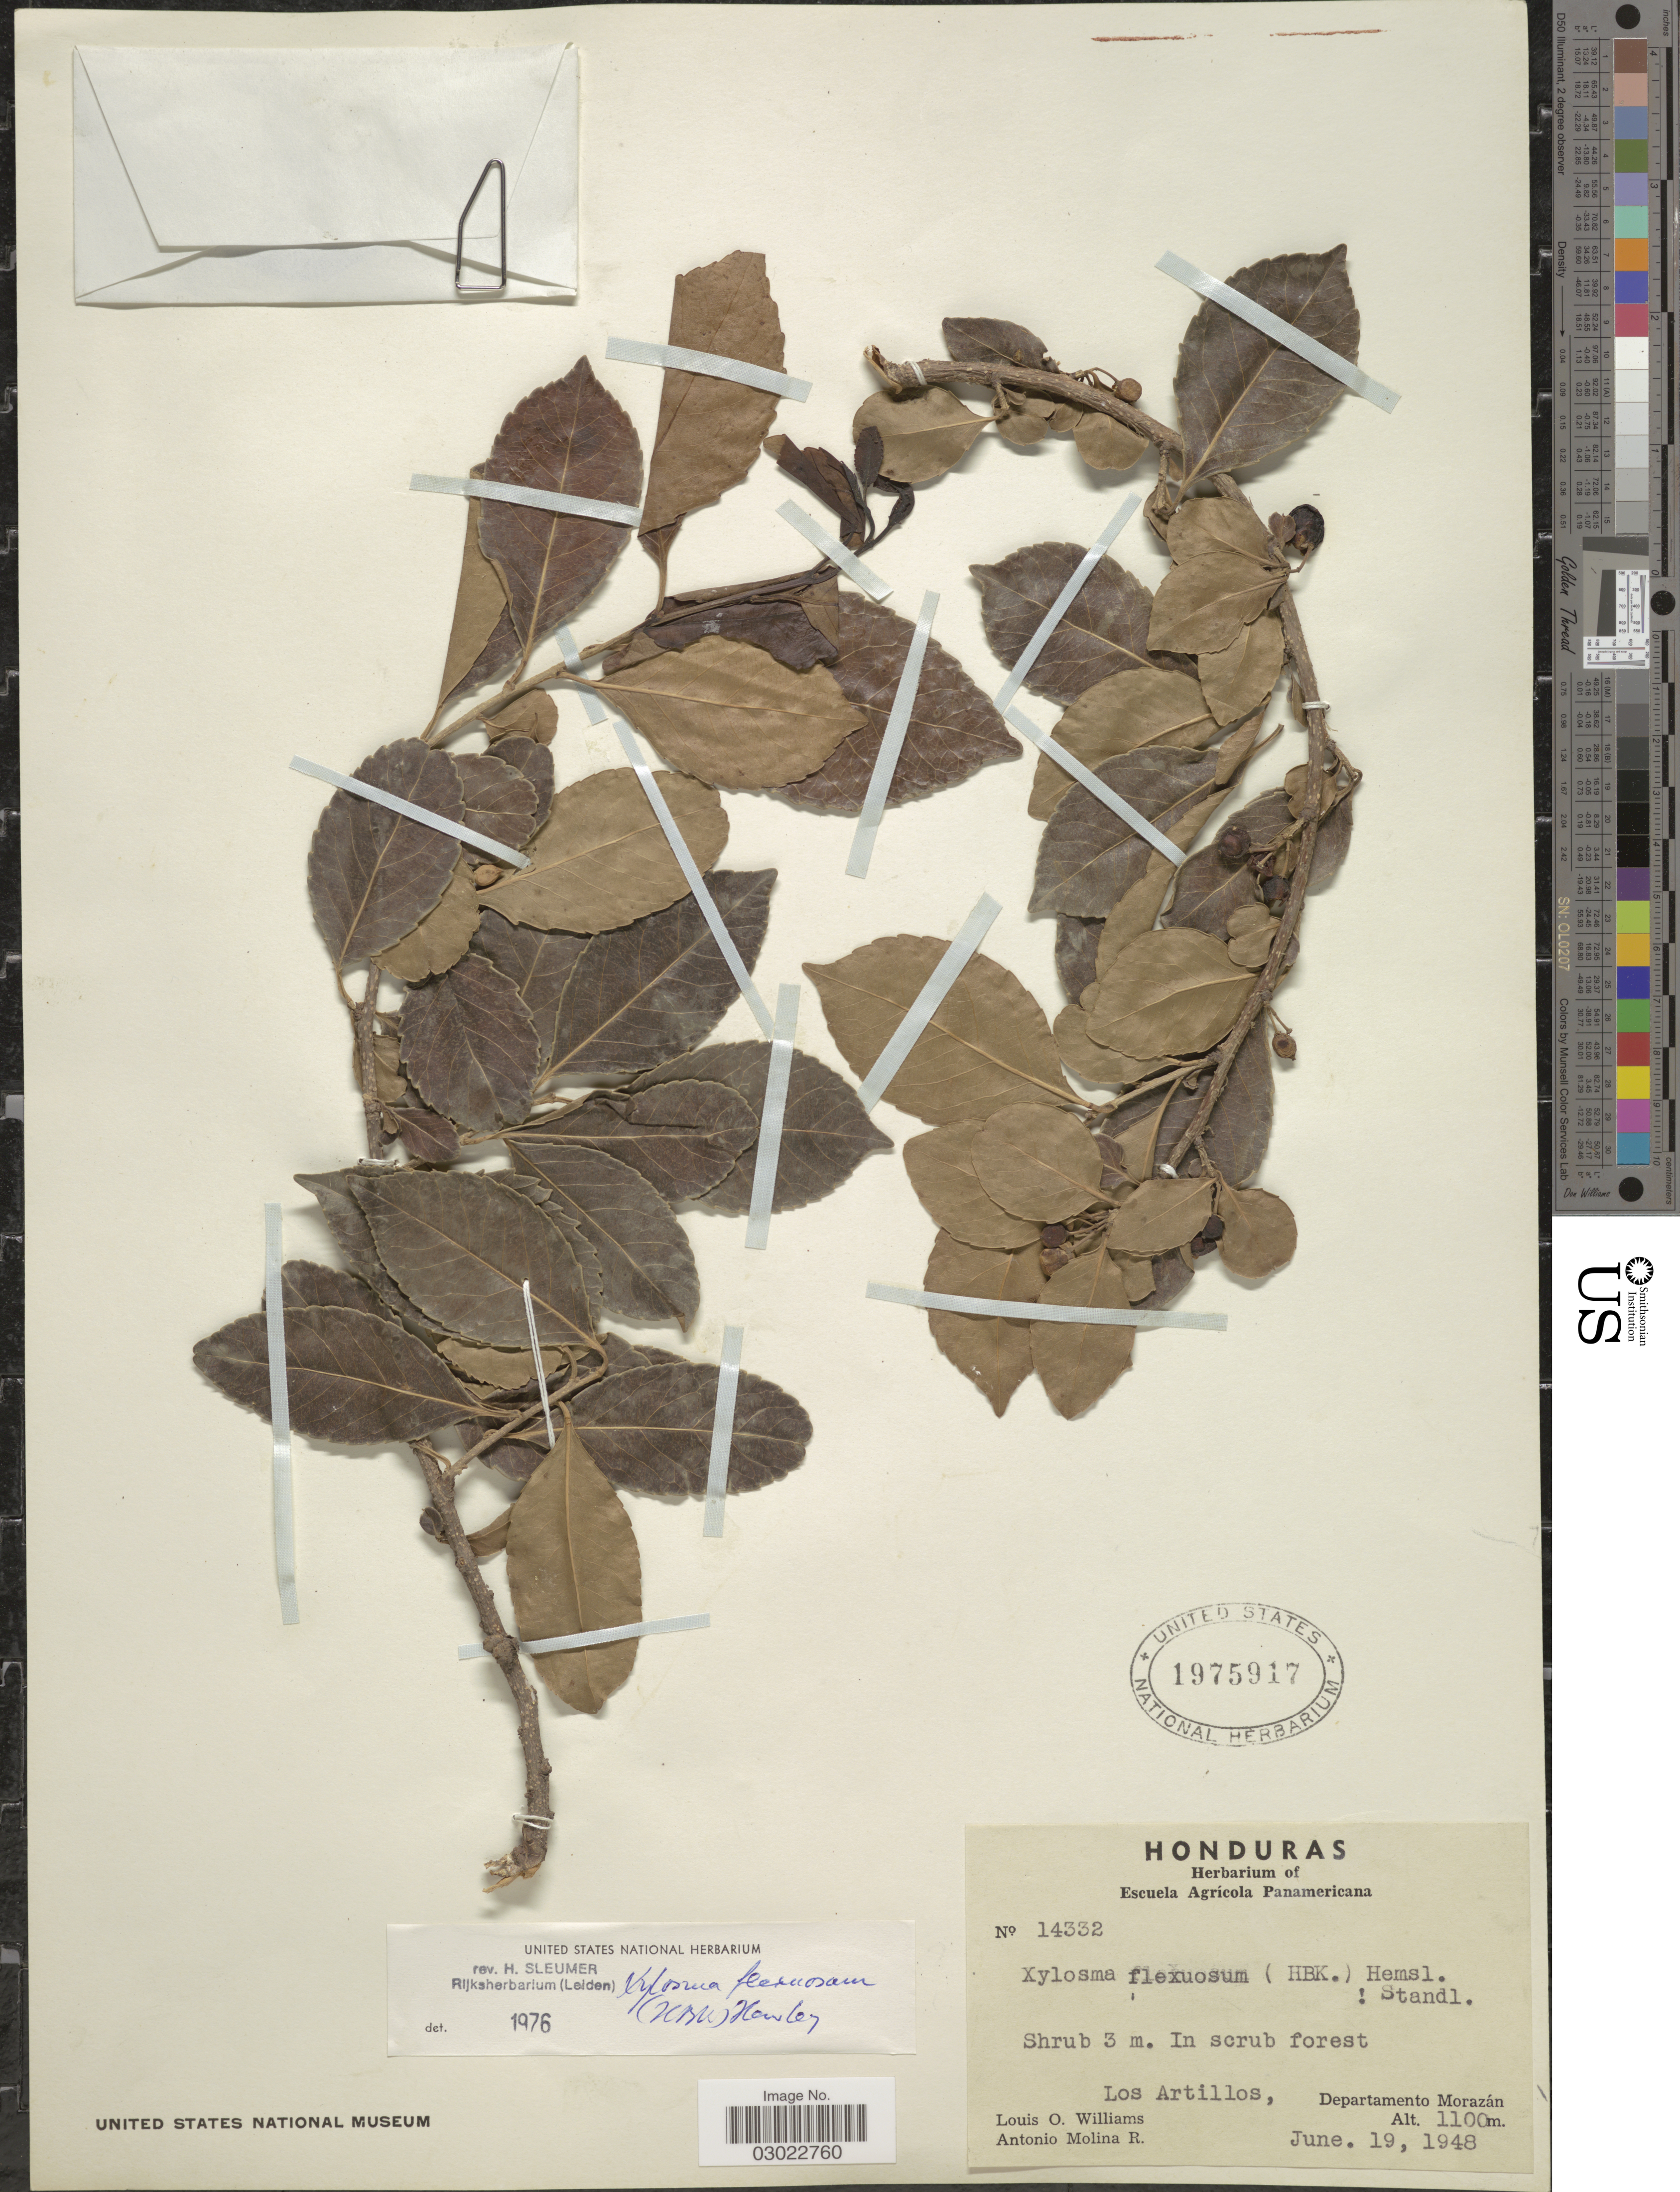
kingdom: Plantae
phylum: Tracheophyta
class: Magnoliopsida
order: Malpighiales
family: Salicaceae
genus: Xylosma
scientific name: Xylosma flexuosa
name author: (Kunth) Hemsl.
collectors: L. O. Williams & A. Molina R.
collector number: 14332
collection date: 1948-06-19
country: Honduras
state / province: Fco. Morazán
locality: Los Artillos, Departamento Morazán.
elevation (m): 1100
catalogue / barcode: US 1975917